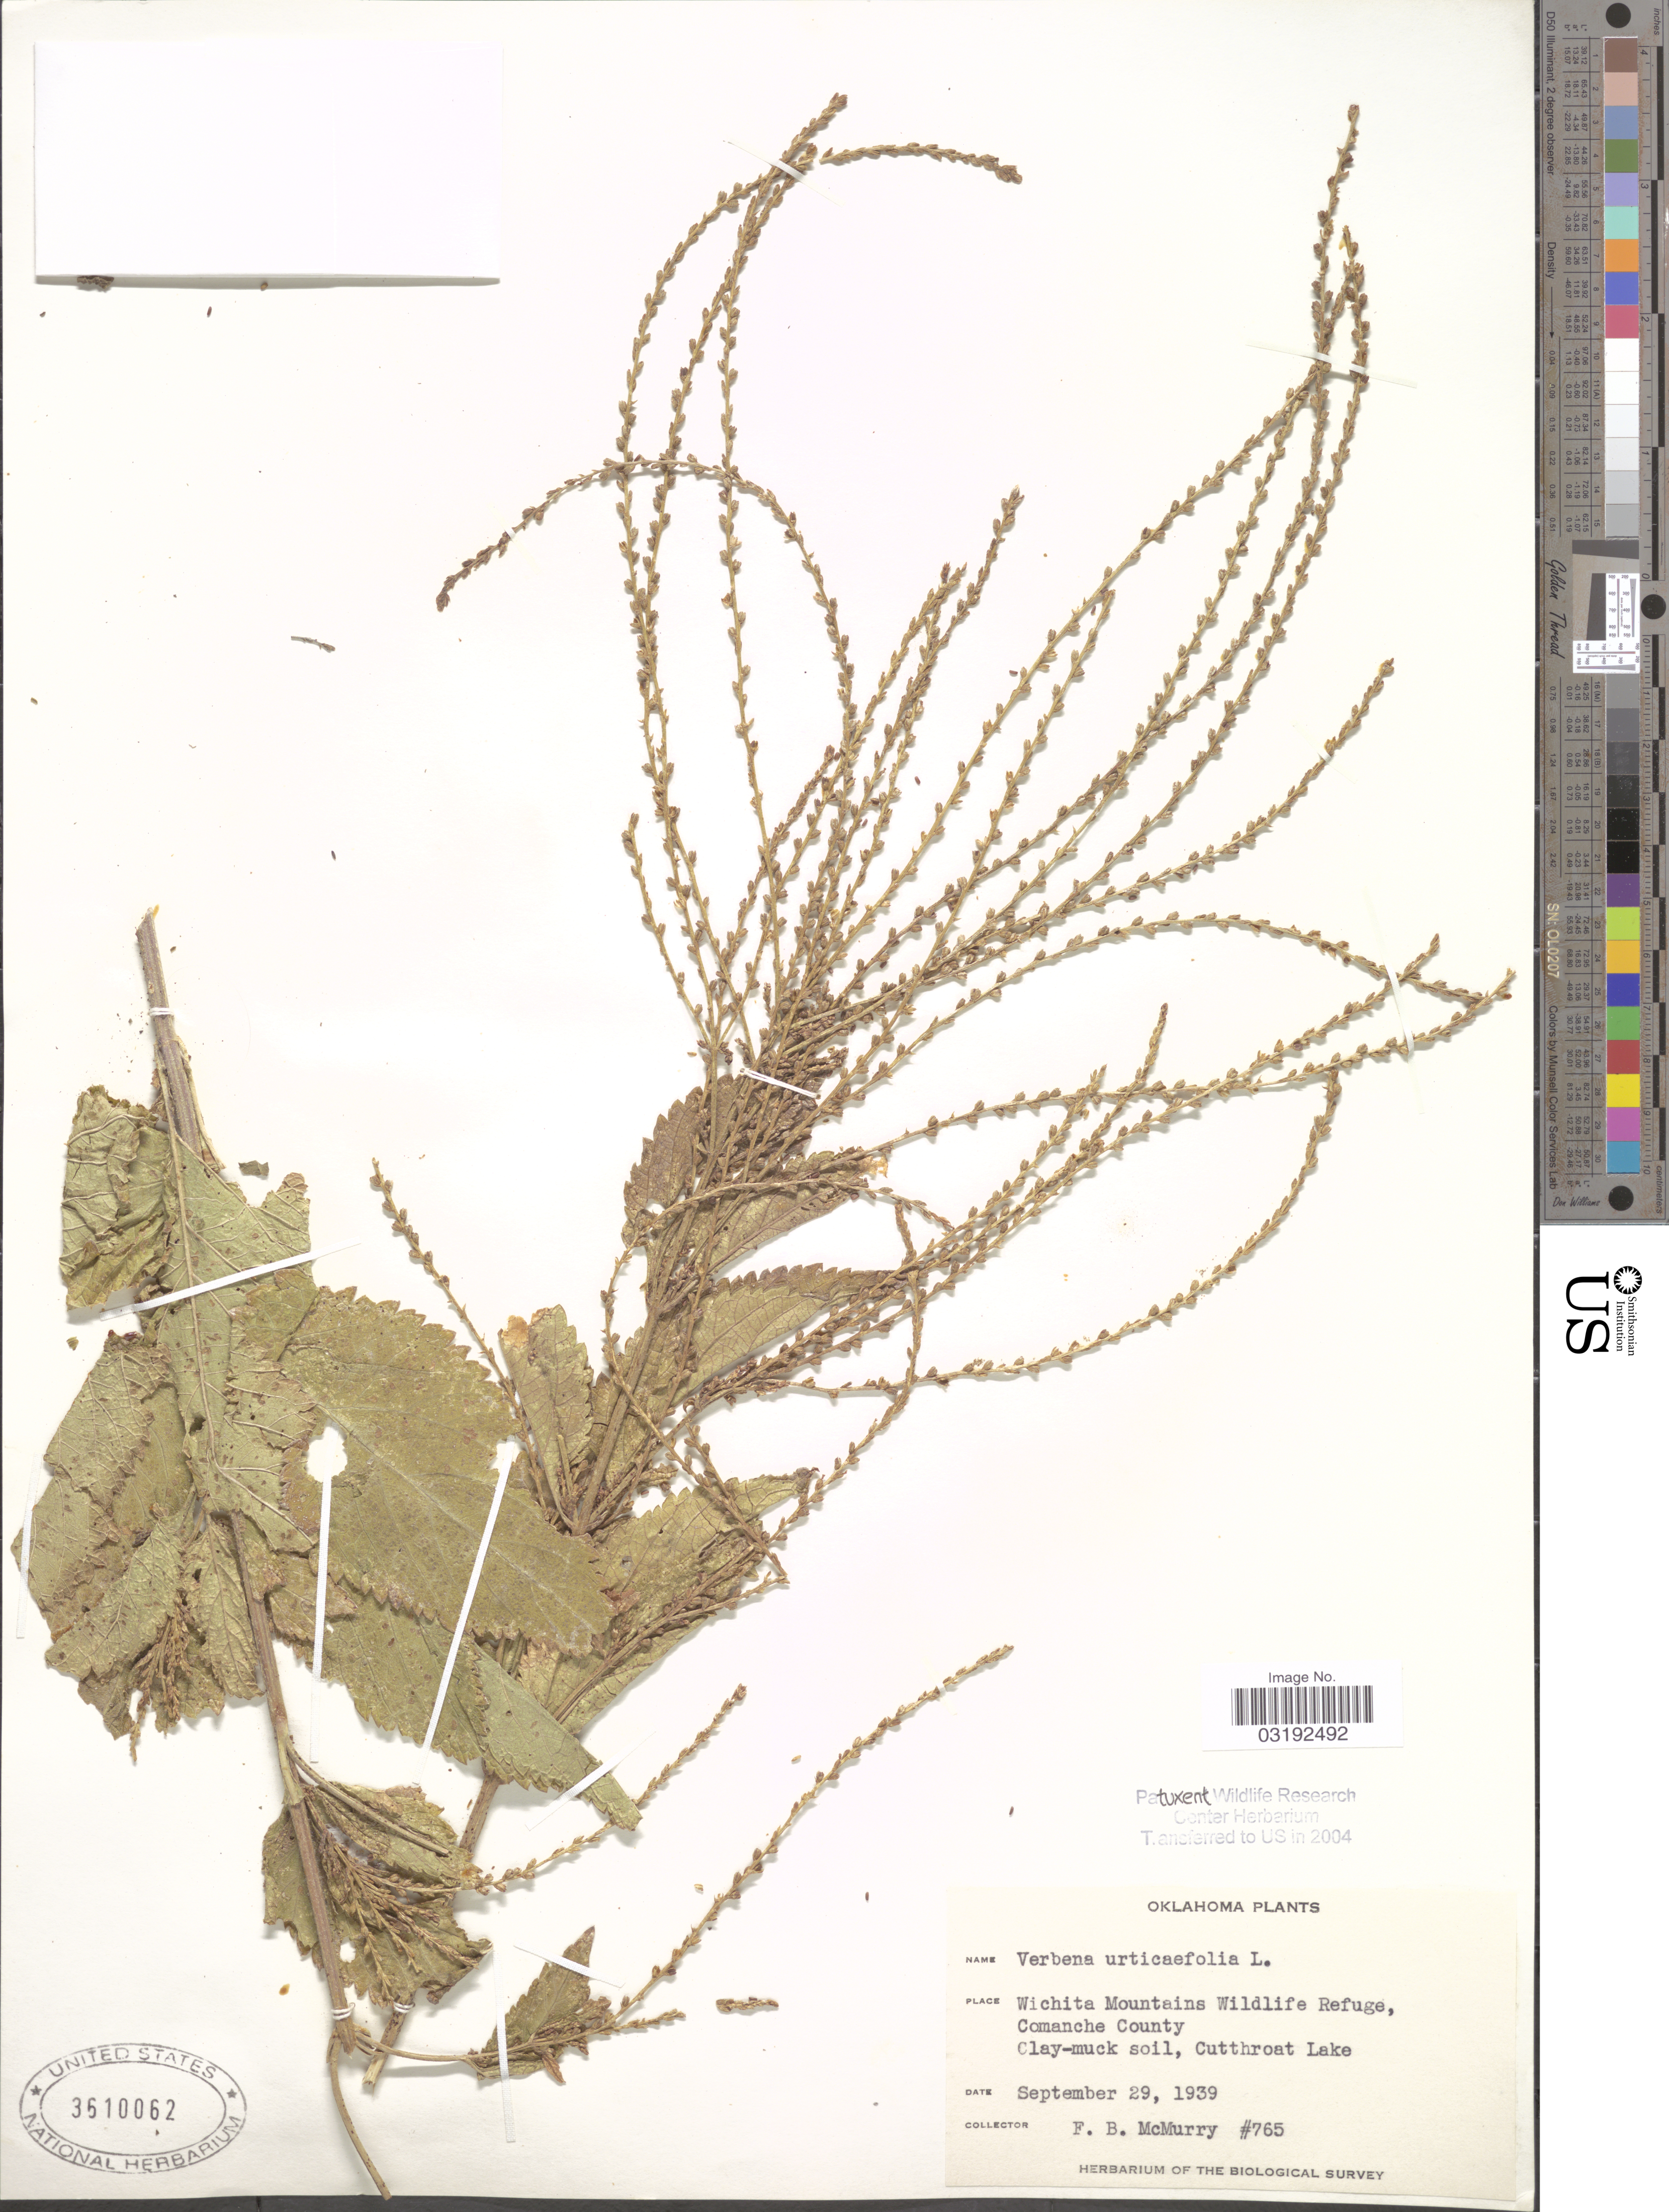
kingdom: Plantae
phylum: Tracheophyta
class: Magnoliopsida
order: Lamiales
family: Verbenaceae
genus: Verbena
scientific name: Verbena urticifolia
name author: L.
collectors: F. B. McMurry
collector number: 765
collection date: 1939-09-29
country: United States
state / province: Oklahoma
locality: Wichita Mountains Wildlife Refuge, Comanche County. Clay-muck soil, Cutthroat Lake.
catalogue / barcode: US 3610062